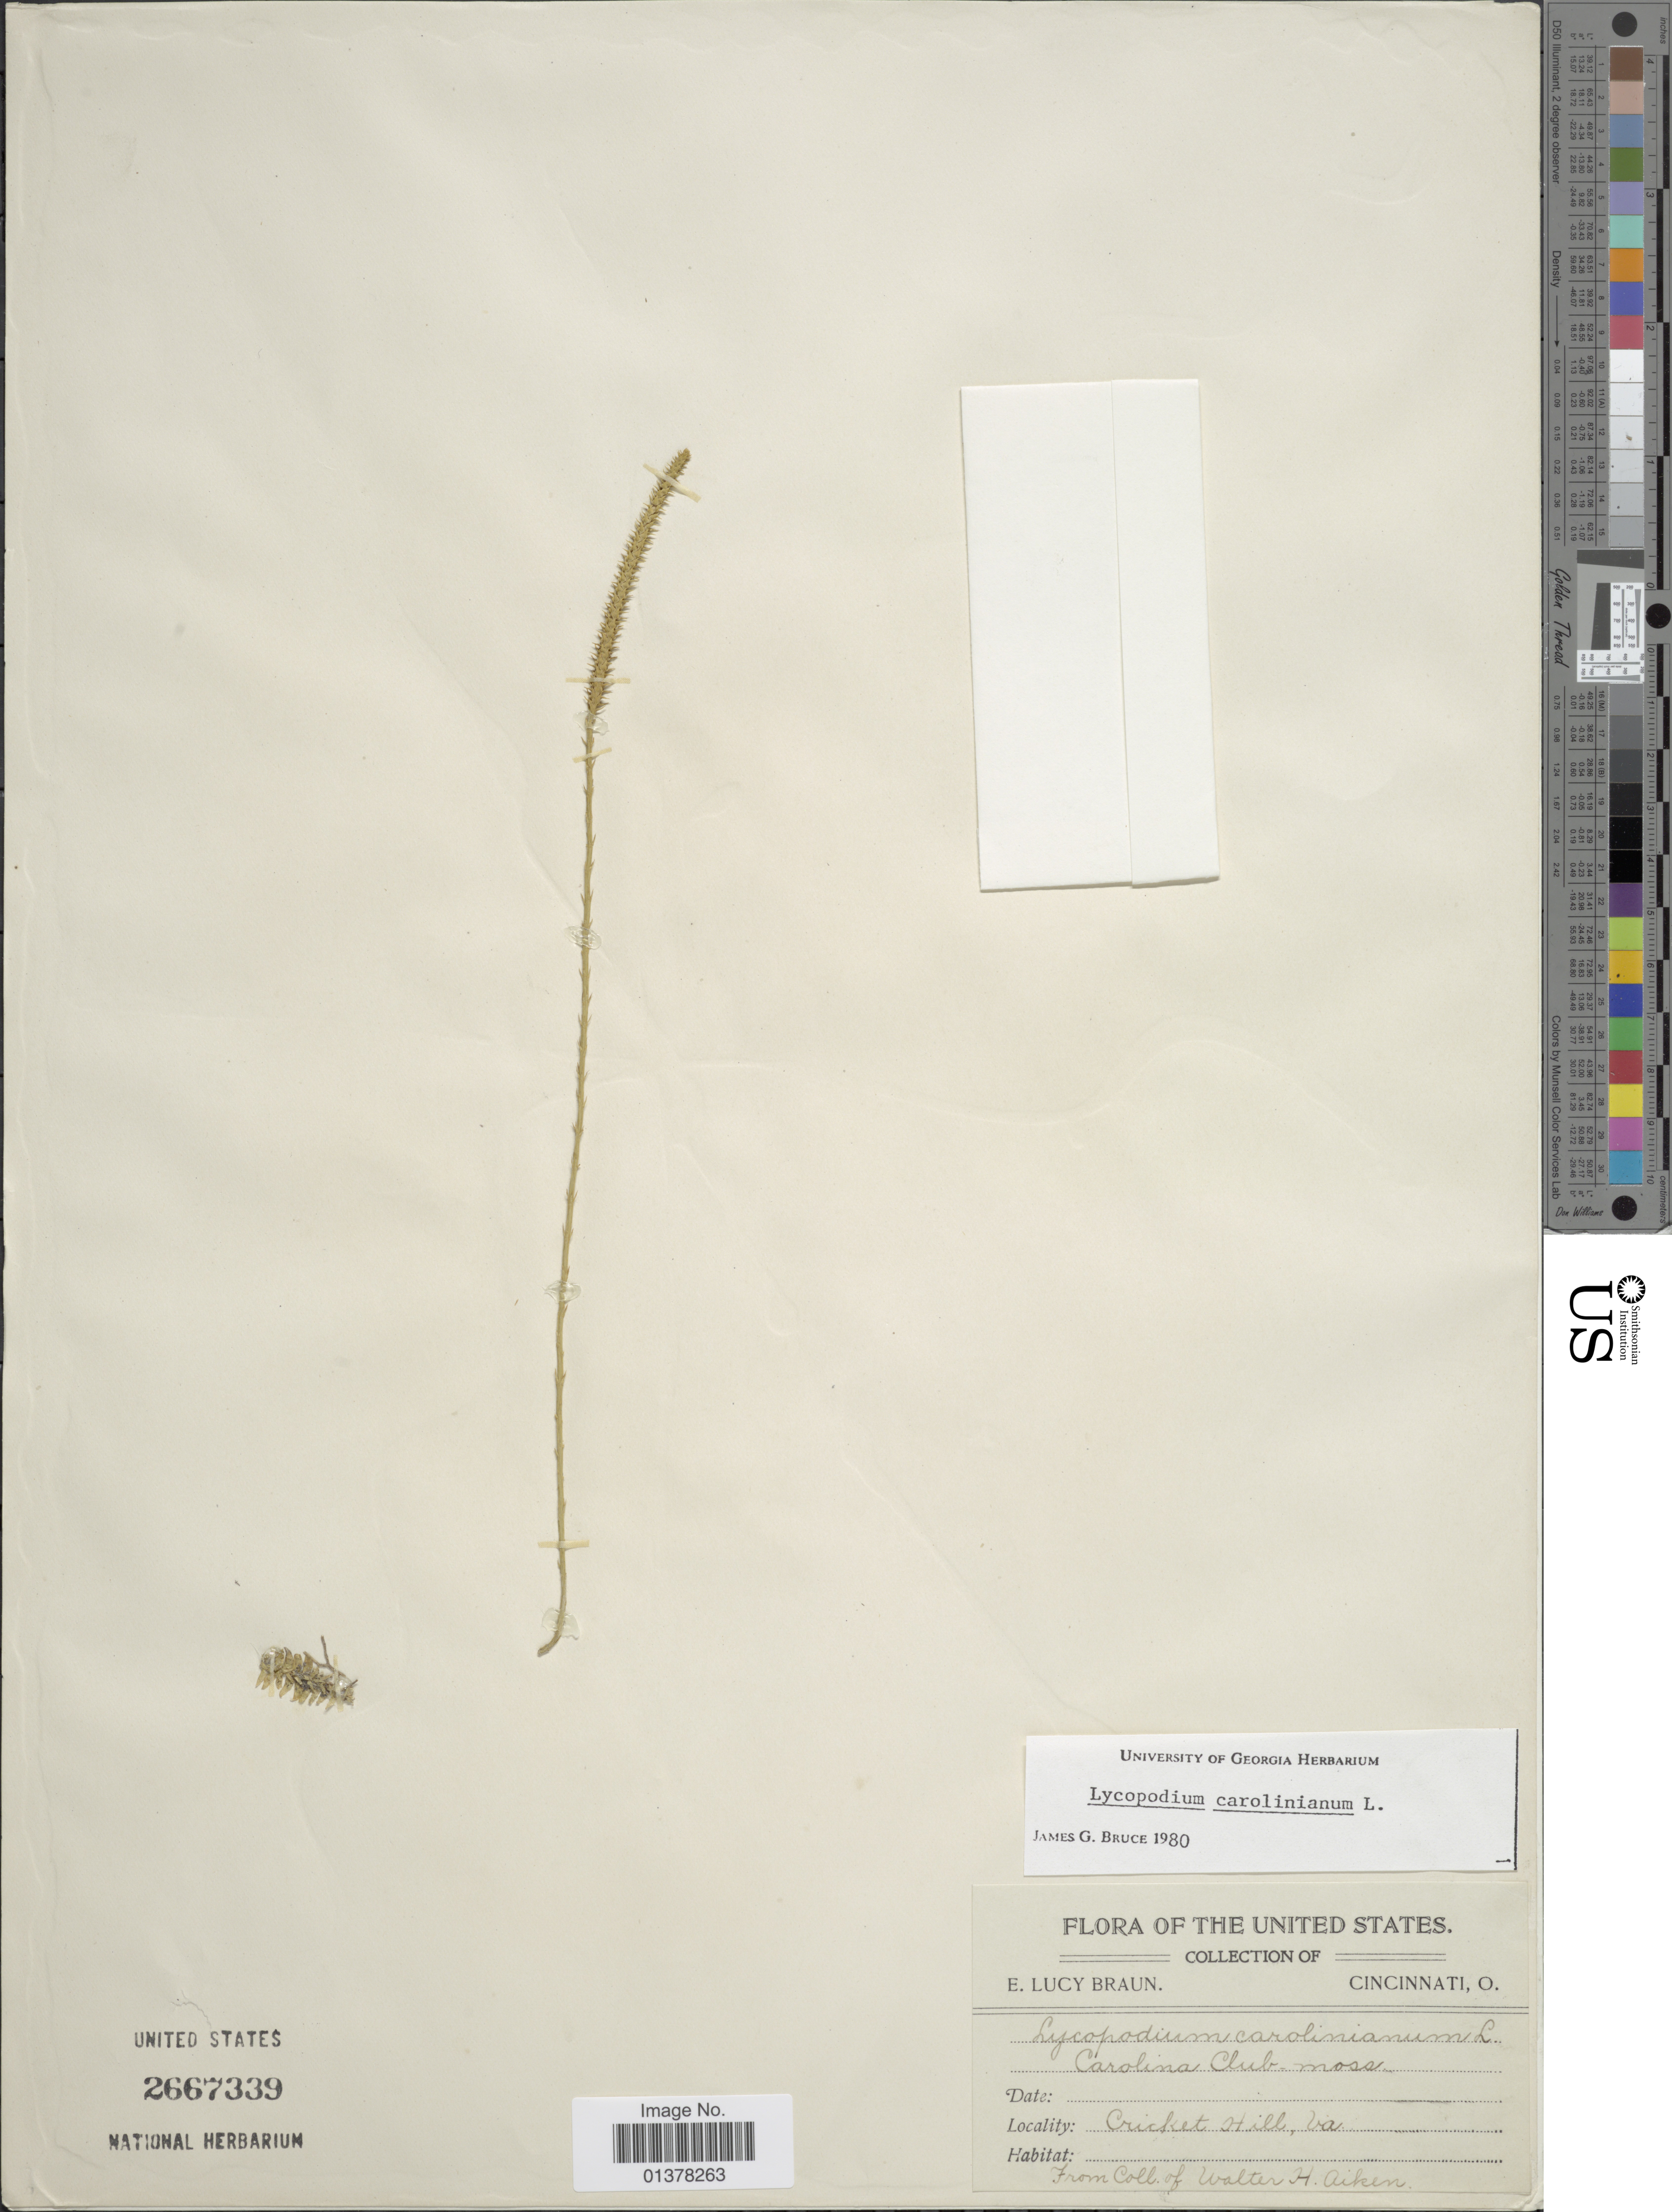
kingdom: Plantae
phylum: Tracheophyta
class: Lycopodiopsida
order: Lycopodiales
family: Lycopodiaceae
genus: Pseudolycopodiella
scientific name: Pseudolycopodiella caroliniana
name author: (L.) Holub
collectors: W. Aiken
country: United States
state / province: Virginia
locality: Cricket Hill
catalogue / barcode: US 2667339